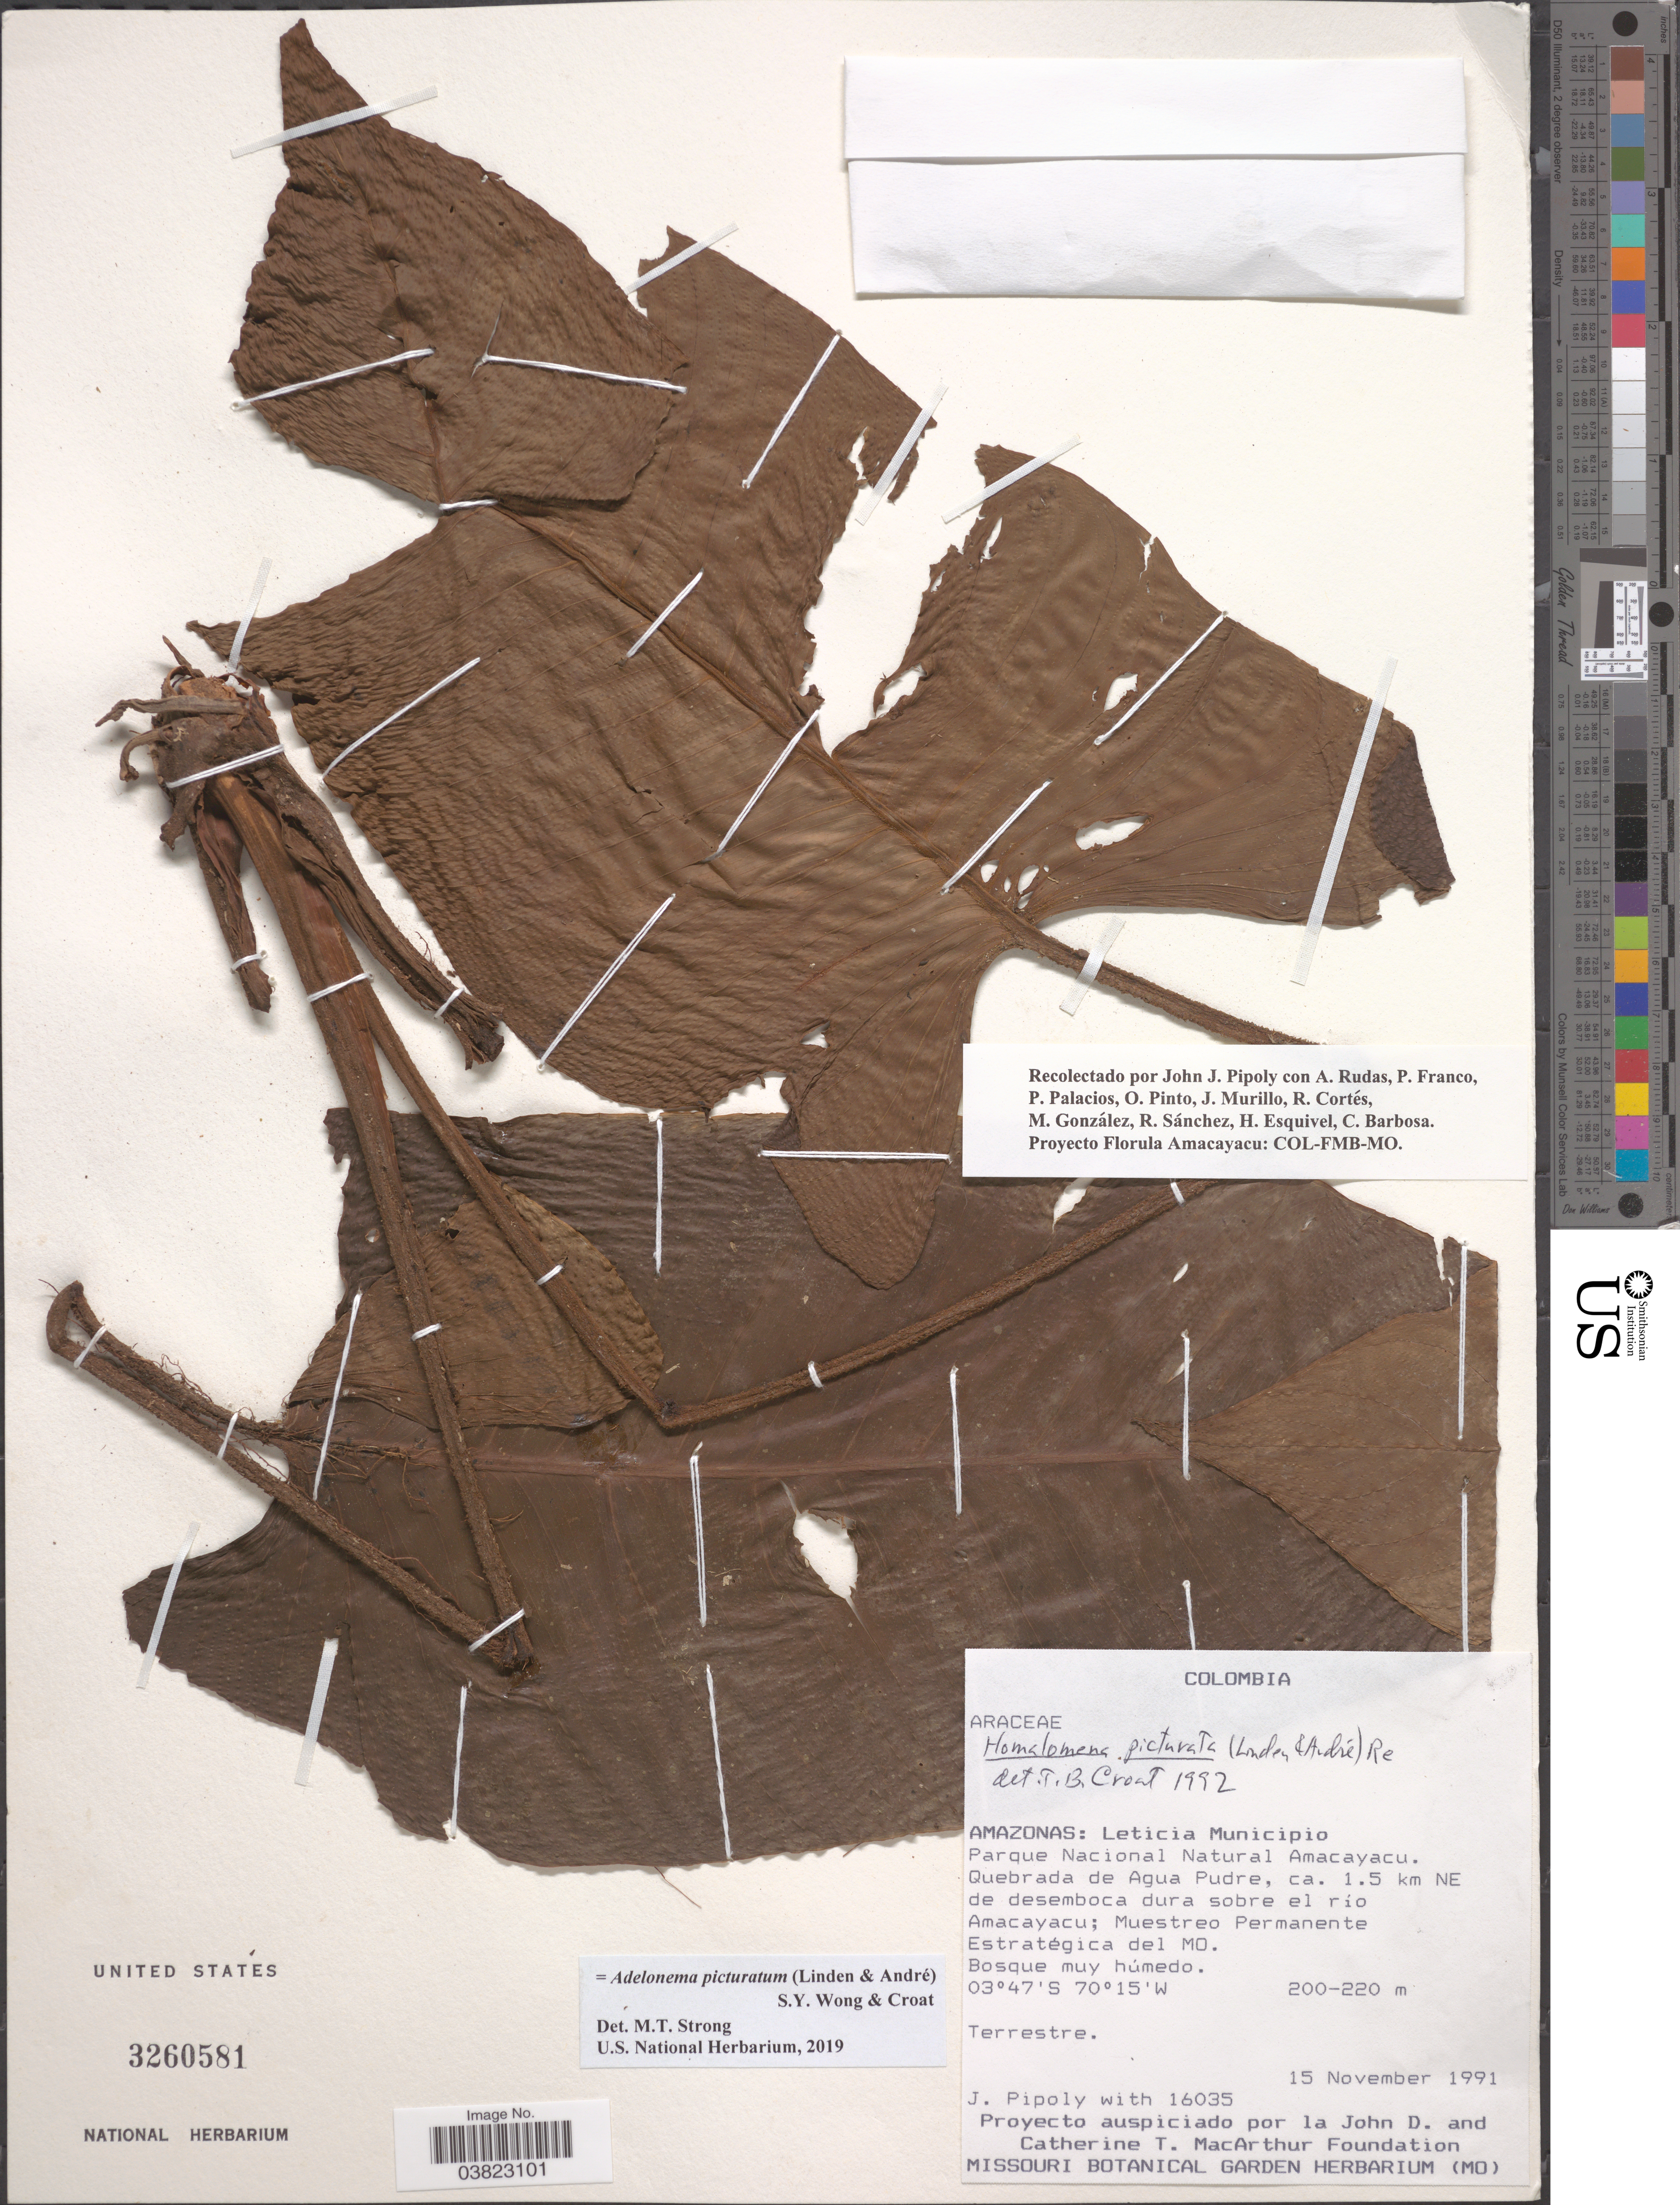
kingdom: Plantae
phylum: Tracheophyta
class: Liliopsida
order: Alismatales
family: Araceae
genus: Adelonema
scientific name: Adelonema picturatum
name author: (Linden & André) S.Y. Wong & Croat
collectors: J. J. Pipoly, D. John & T. MacArthur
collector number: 16035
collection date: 1991-11-15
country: Colombia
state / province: Amazônas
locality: Leticia Municipio. Parque Nacional Natural Amacayacu. Quebrada de Agua Pudre, ca. 1.5 km NE de desemboca dura sobre el río Amacayacu; Muestreo Permanente Estratégica del MO.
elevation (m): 200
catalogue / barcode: US 3260581